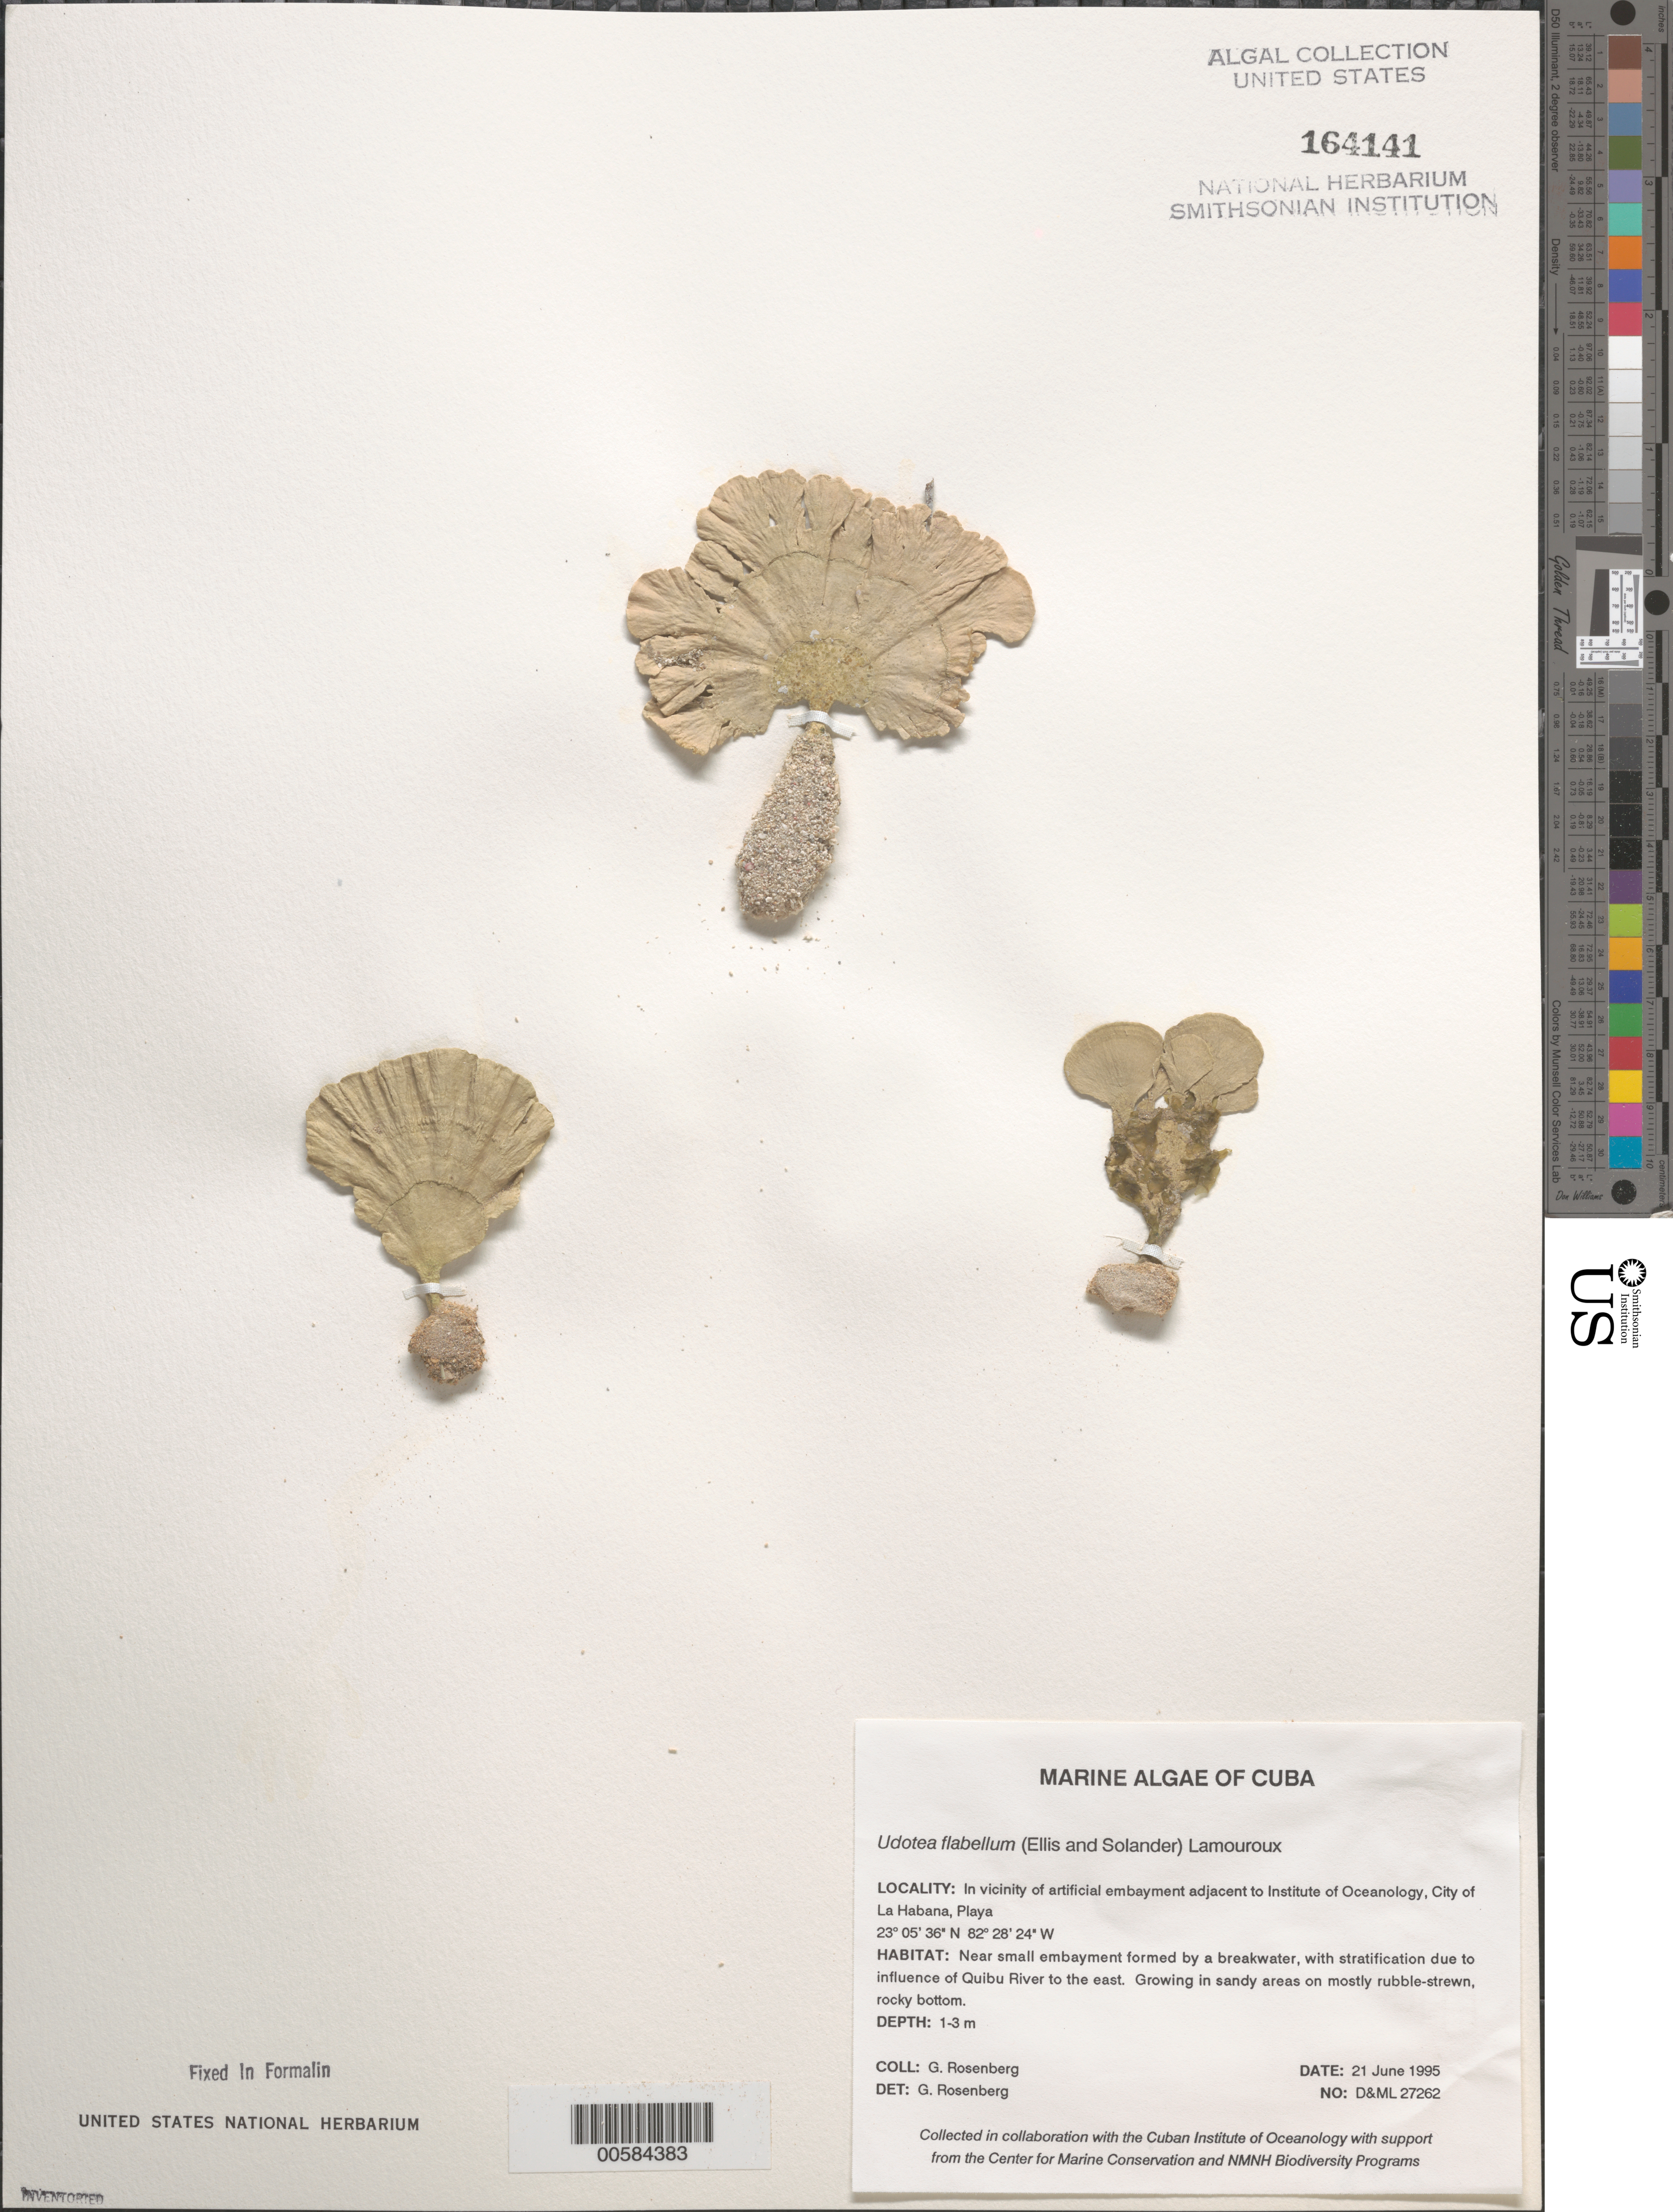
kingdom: Plantae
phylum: Chlorophyta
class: Ulvophyceae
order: Bryopsidales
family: Udoteaceae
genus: Udotea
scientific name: Udotea flabellum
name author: (J. Ellis & Sol.) M. Howe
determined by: Rosenberg, G.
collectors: G. Rosenberg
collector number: D&ML 27262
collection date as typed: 21 Jun 1995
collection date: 1995-06-21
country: Cuba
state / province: La Habana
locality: La habana, playa, by institute of oceanology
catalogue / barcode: US 164141